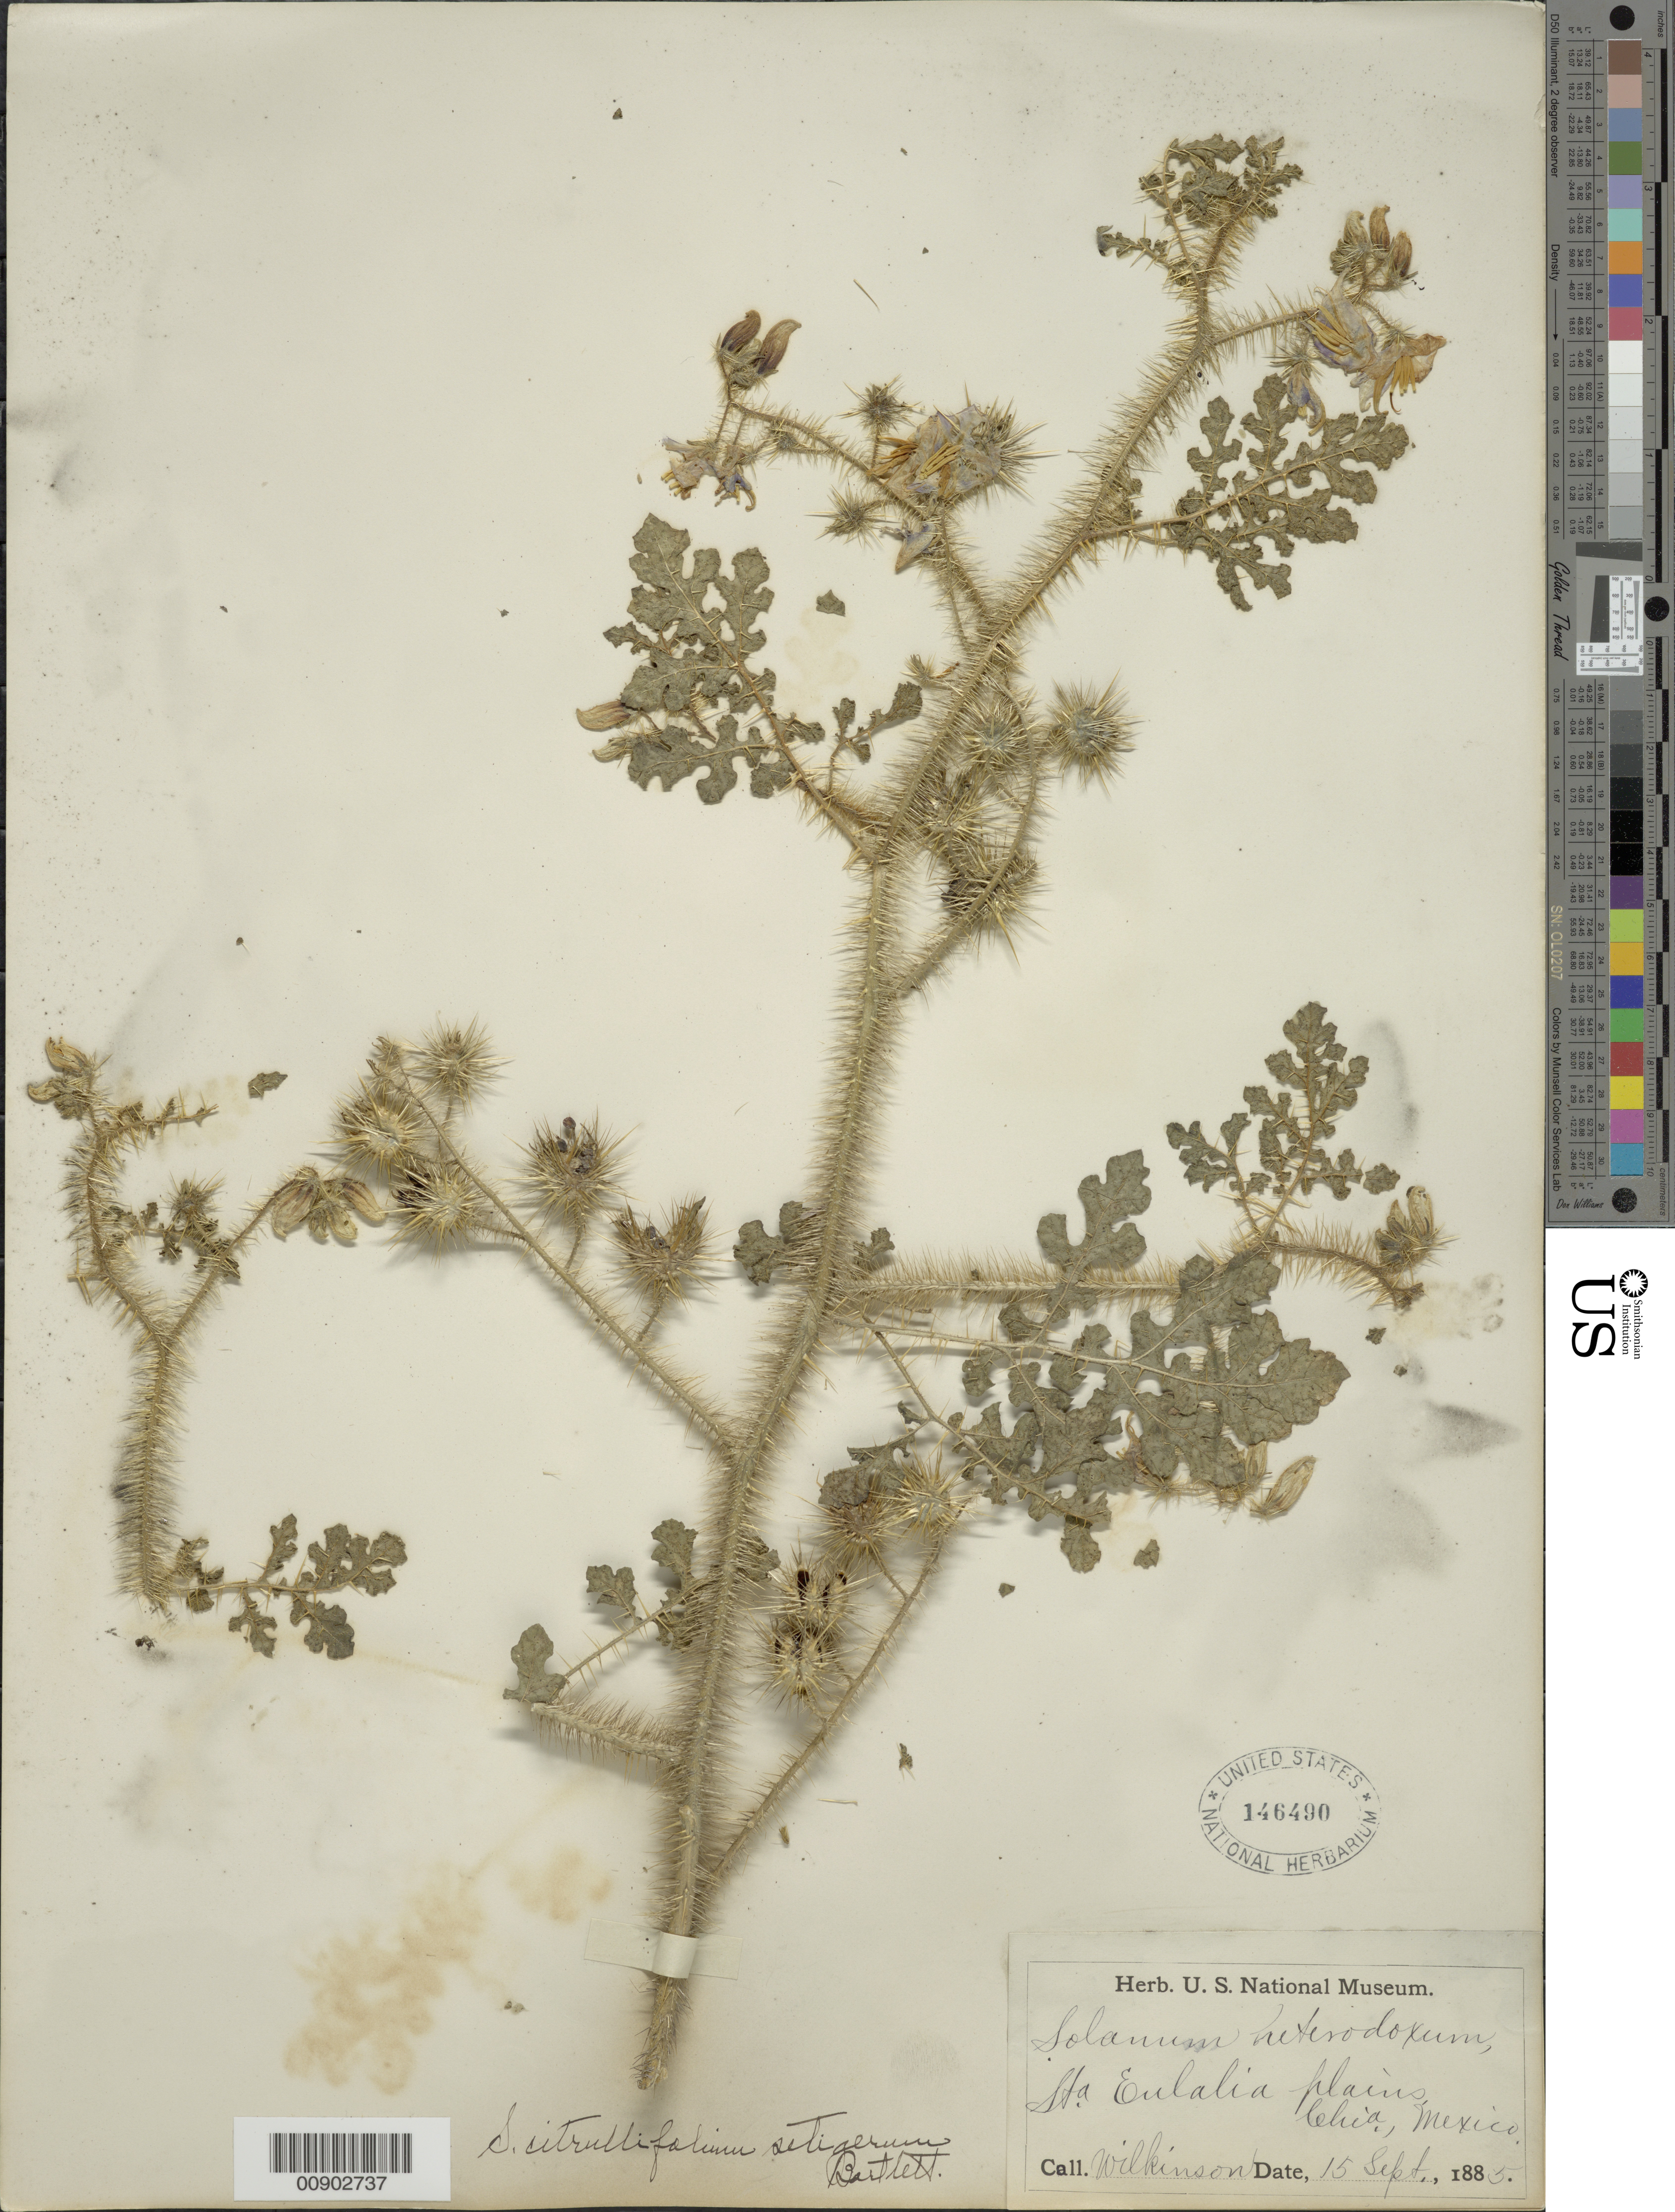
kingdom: Plantae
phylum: Tracheophyta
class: Magnoliopsida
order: Solanales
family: Solanaceae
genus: Solanum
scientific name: Solanum citrullifolium var. setigerum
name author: A. Braun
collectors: E. Wilkinson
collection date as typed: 15 Sep 1885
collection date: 1885-09-15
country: Mexico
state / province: Chihuahua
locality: Sta. Eulalia plains, Chihuahua.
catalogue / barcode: US 146490